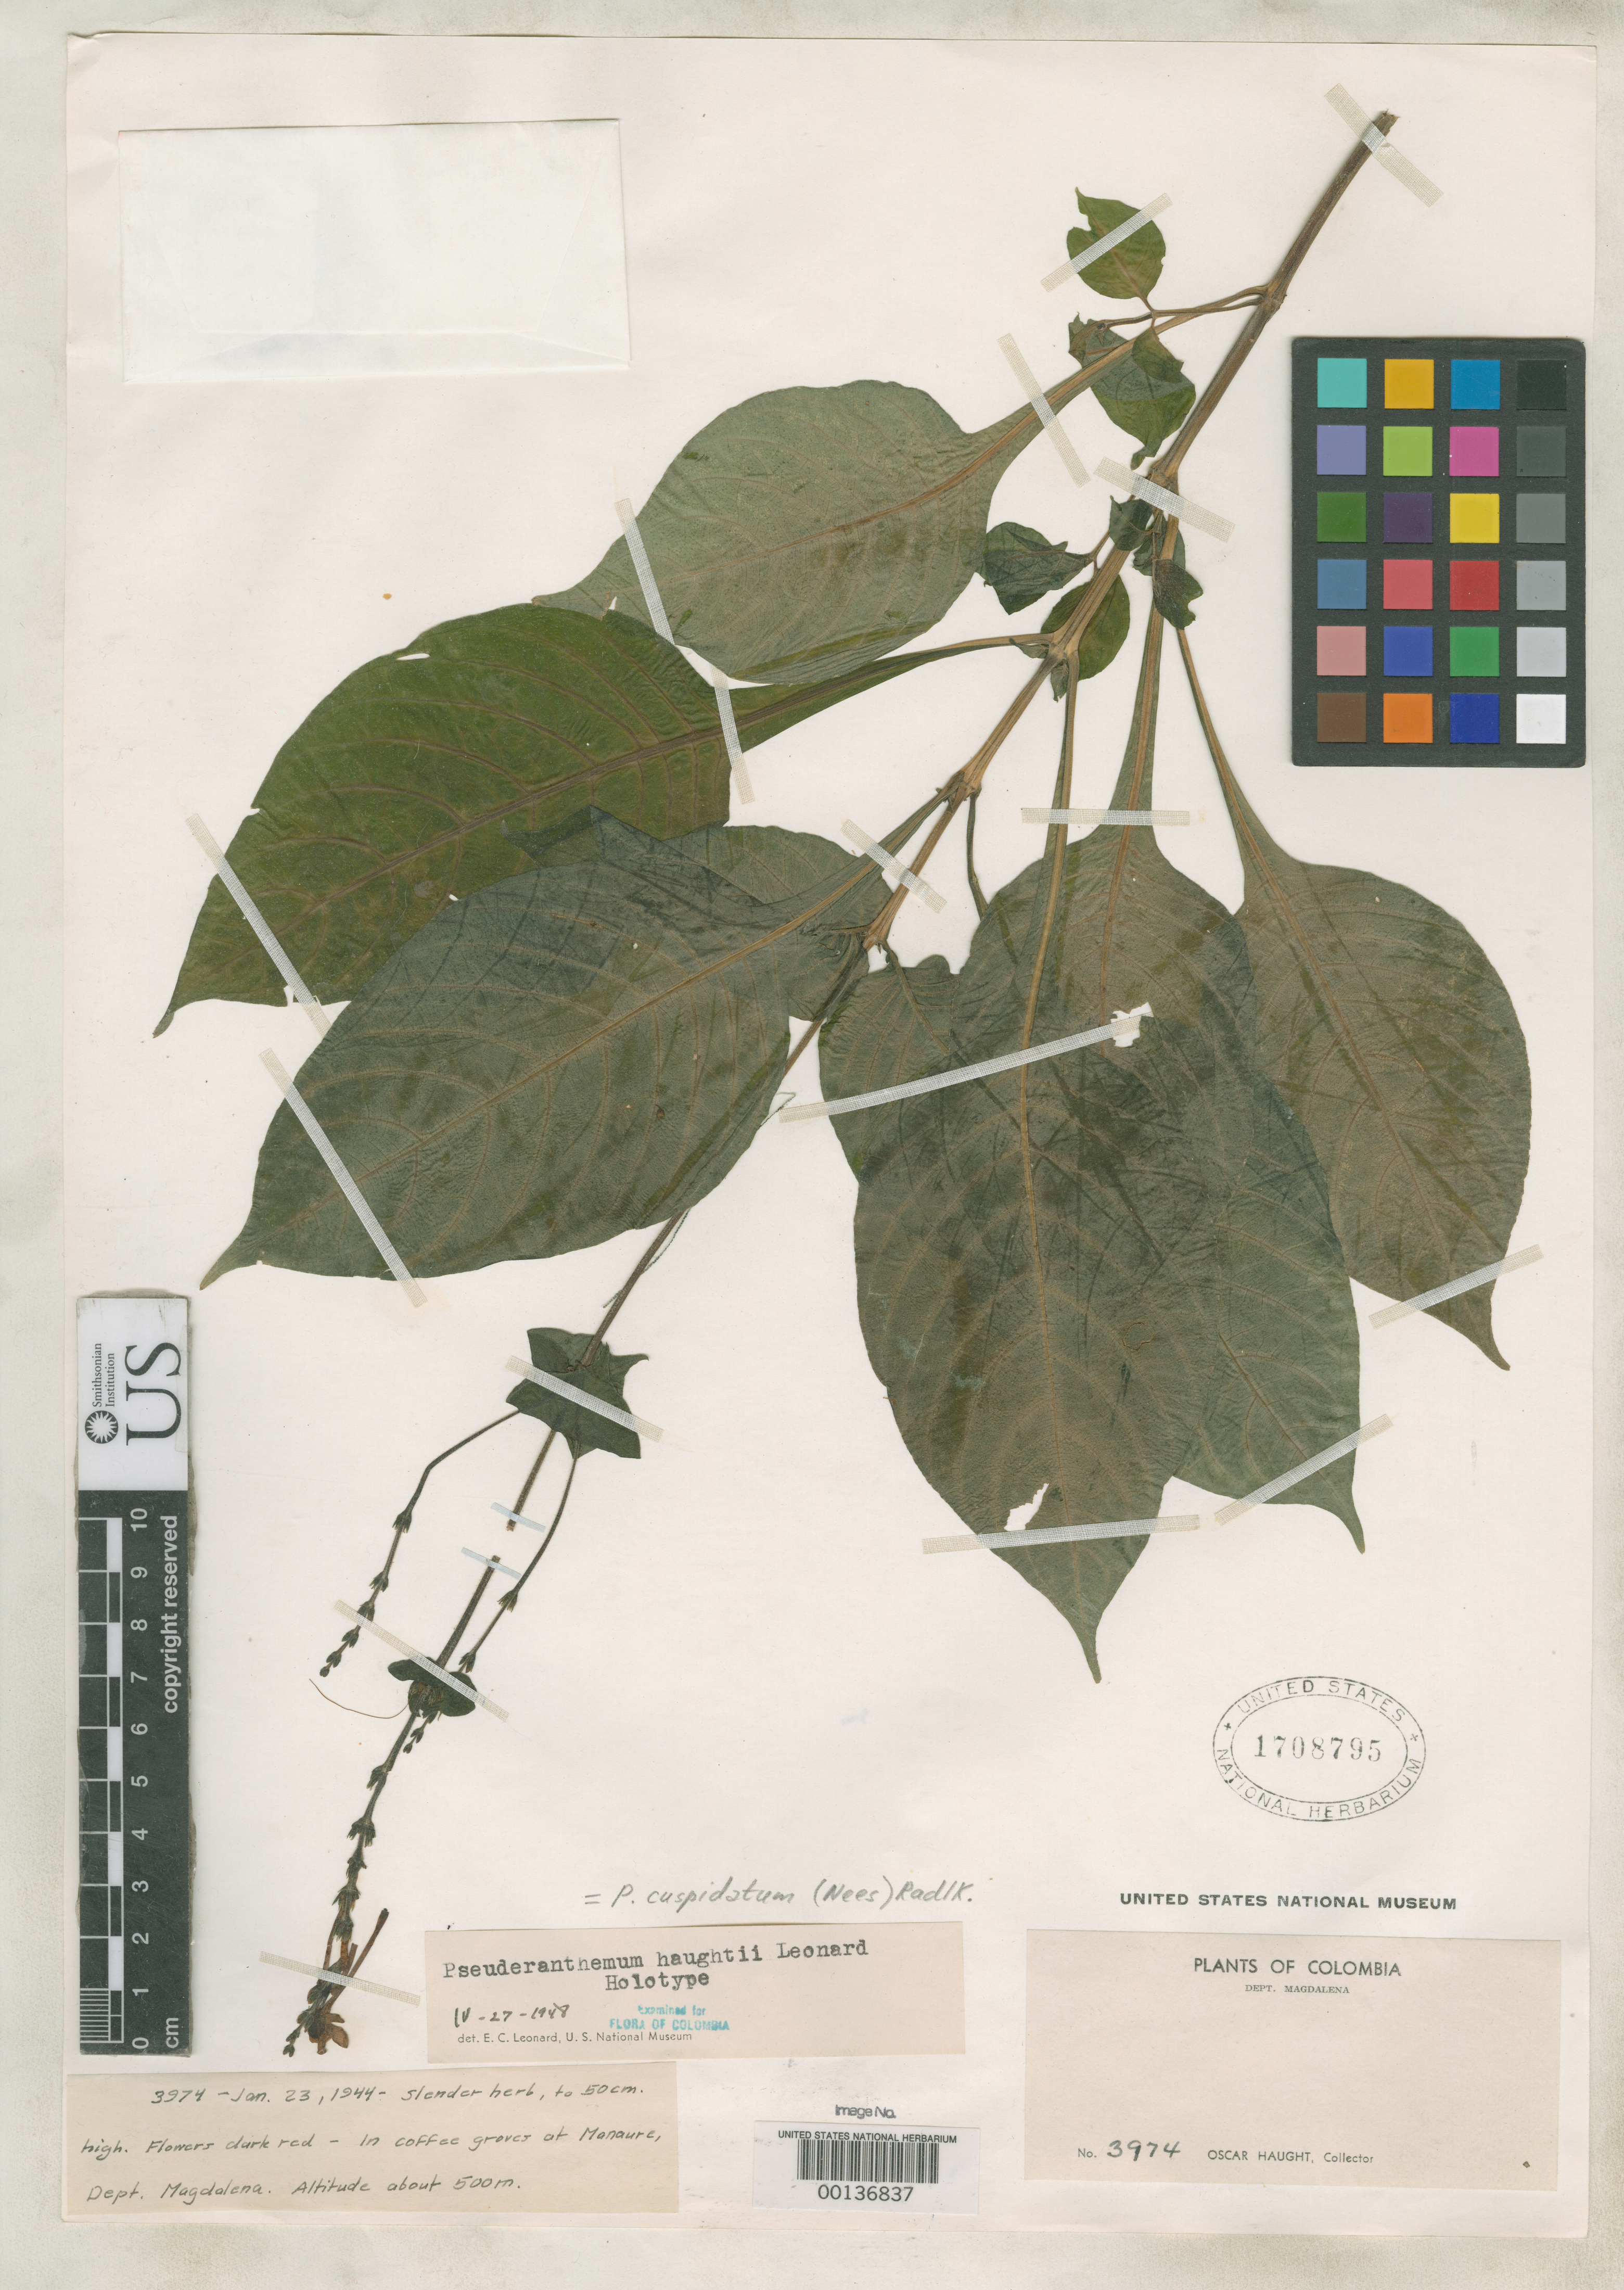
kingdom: Plantae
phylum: Tracheophyta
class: Magnoliopsida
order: Lamiales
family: Acanthaceae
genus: Pseuderanthemum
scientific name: Pseuderanthemum haughtii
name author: Leonard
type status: Holotype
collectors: O. L. Haught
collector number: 3974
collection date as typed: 23 Jan 1944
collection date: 1944-01-23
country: Colombia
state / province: Magdalena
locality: Coffee groves at Manaure.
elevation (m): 500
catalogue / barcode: US 1708795